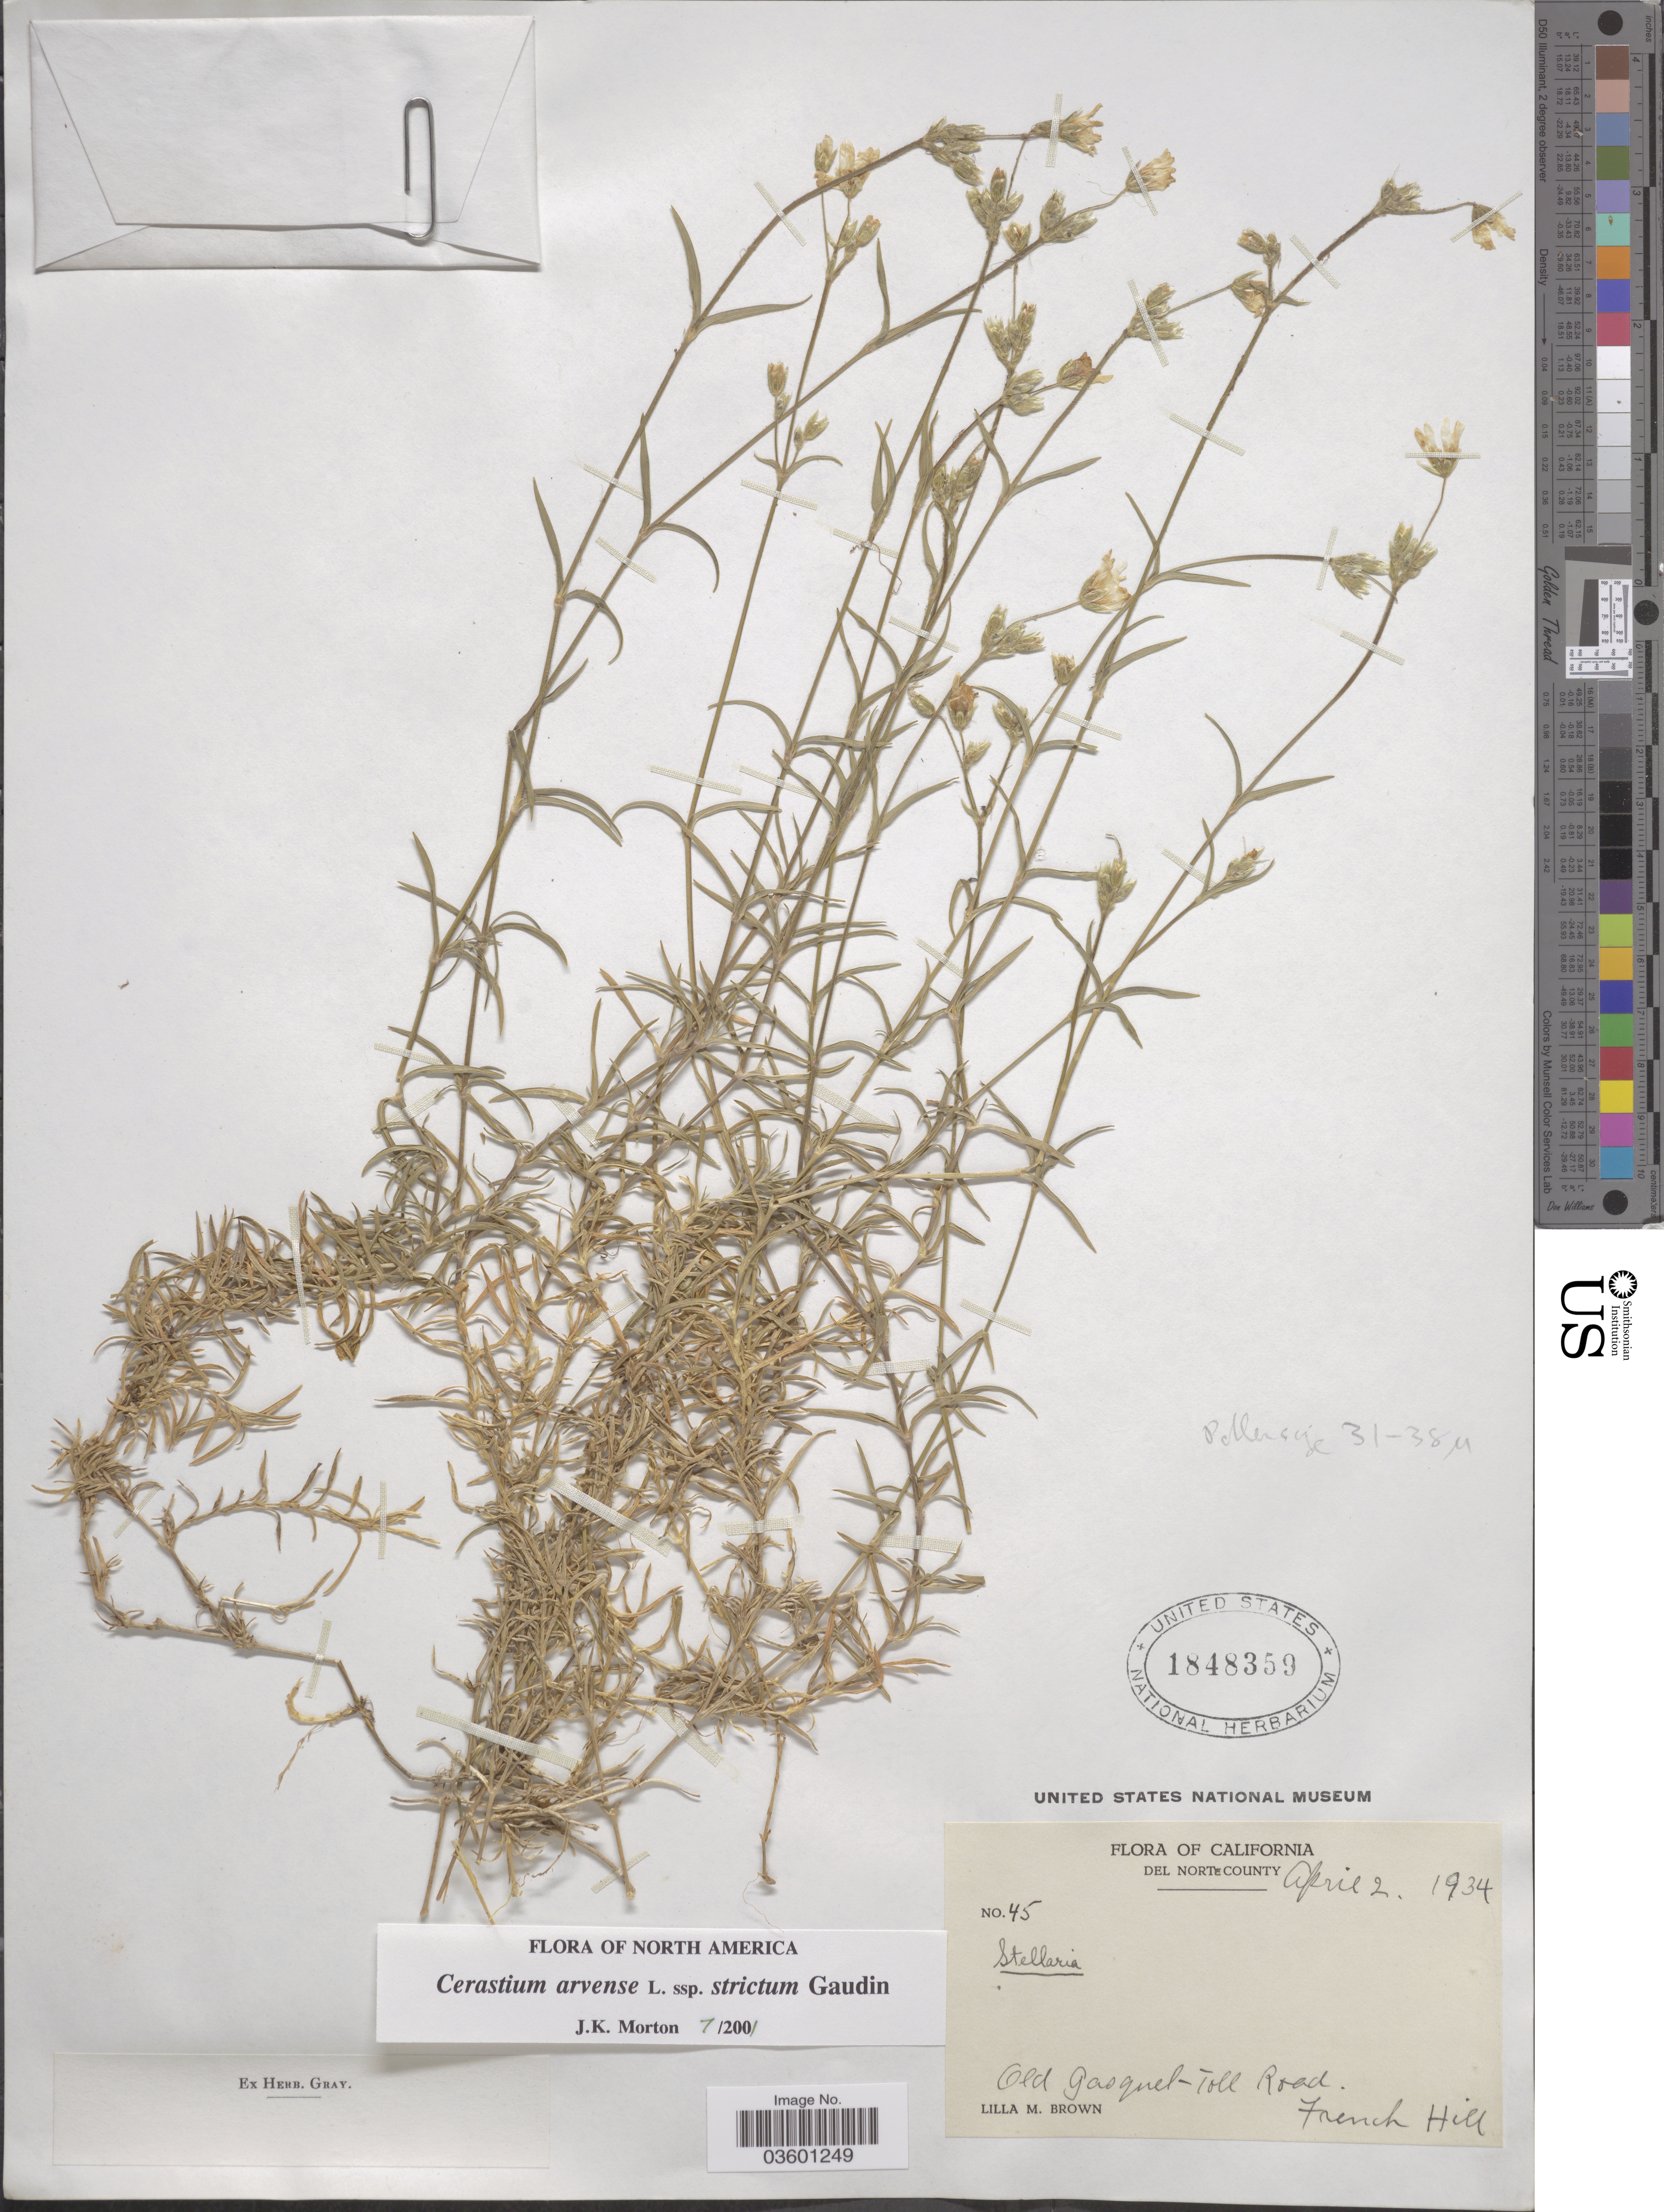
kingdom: Plantae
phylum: Tracheophyta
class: Magnoliopsida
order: Caryophyllales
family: Caryophyllaceae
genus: Cerastium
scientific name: Cerastium arvense subsp. strictum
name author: (L.) Ugborogho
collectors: L. M. Brown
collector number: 45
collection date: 1934-04-02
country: United States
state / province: California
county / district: Del Norte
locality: Del Norte County. Old Gasquet-Toll Road. French Hill.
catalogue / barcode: US 1848359